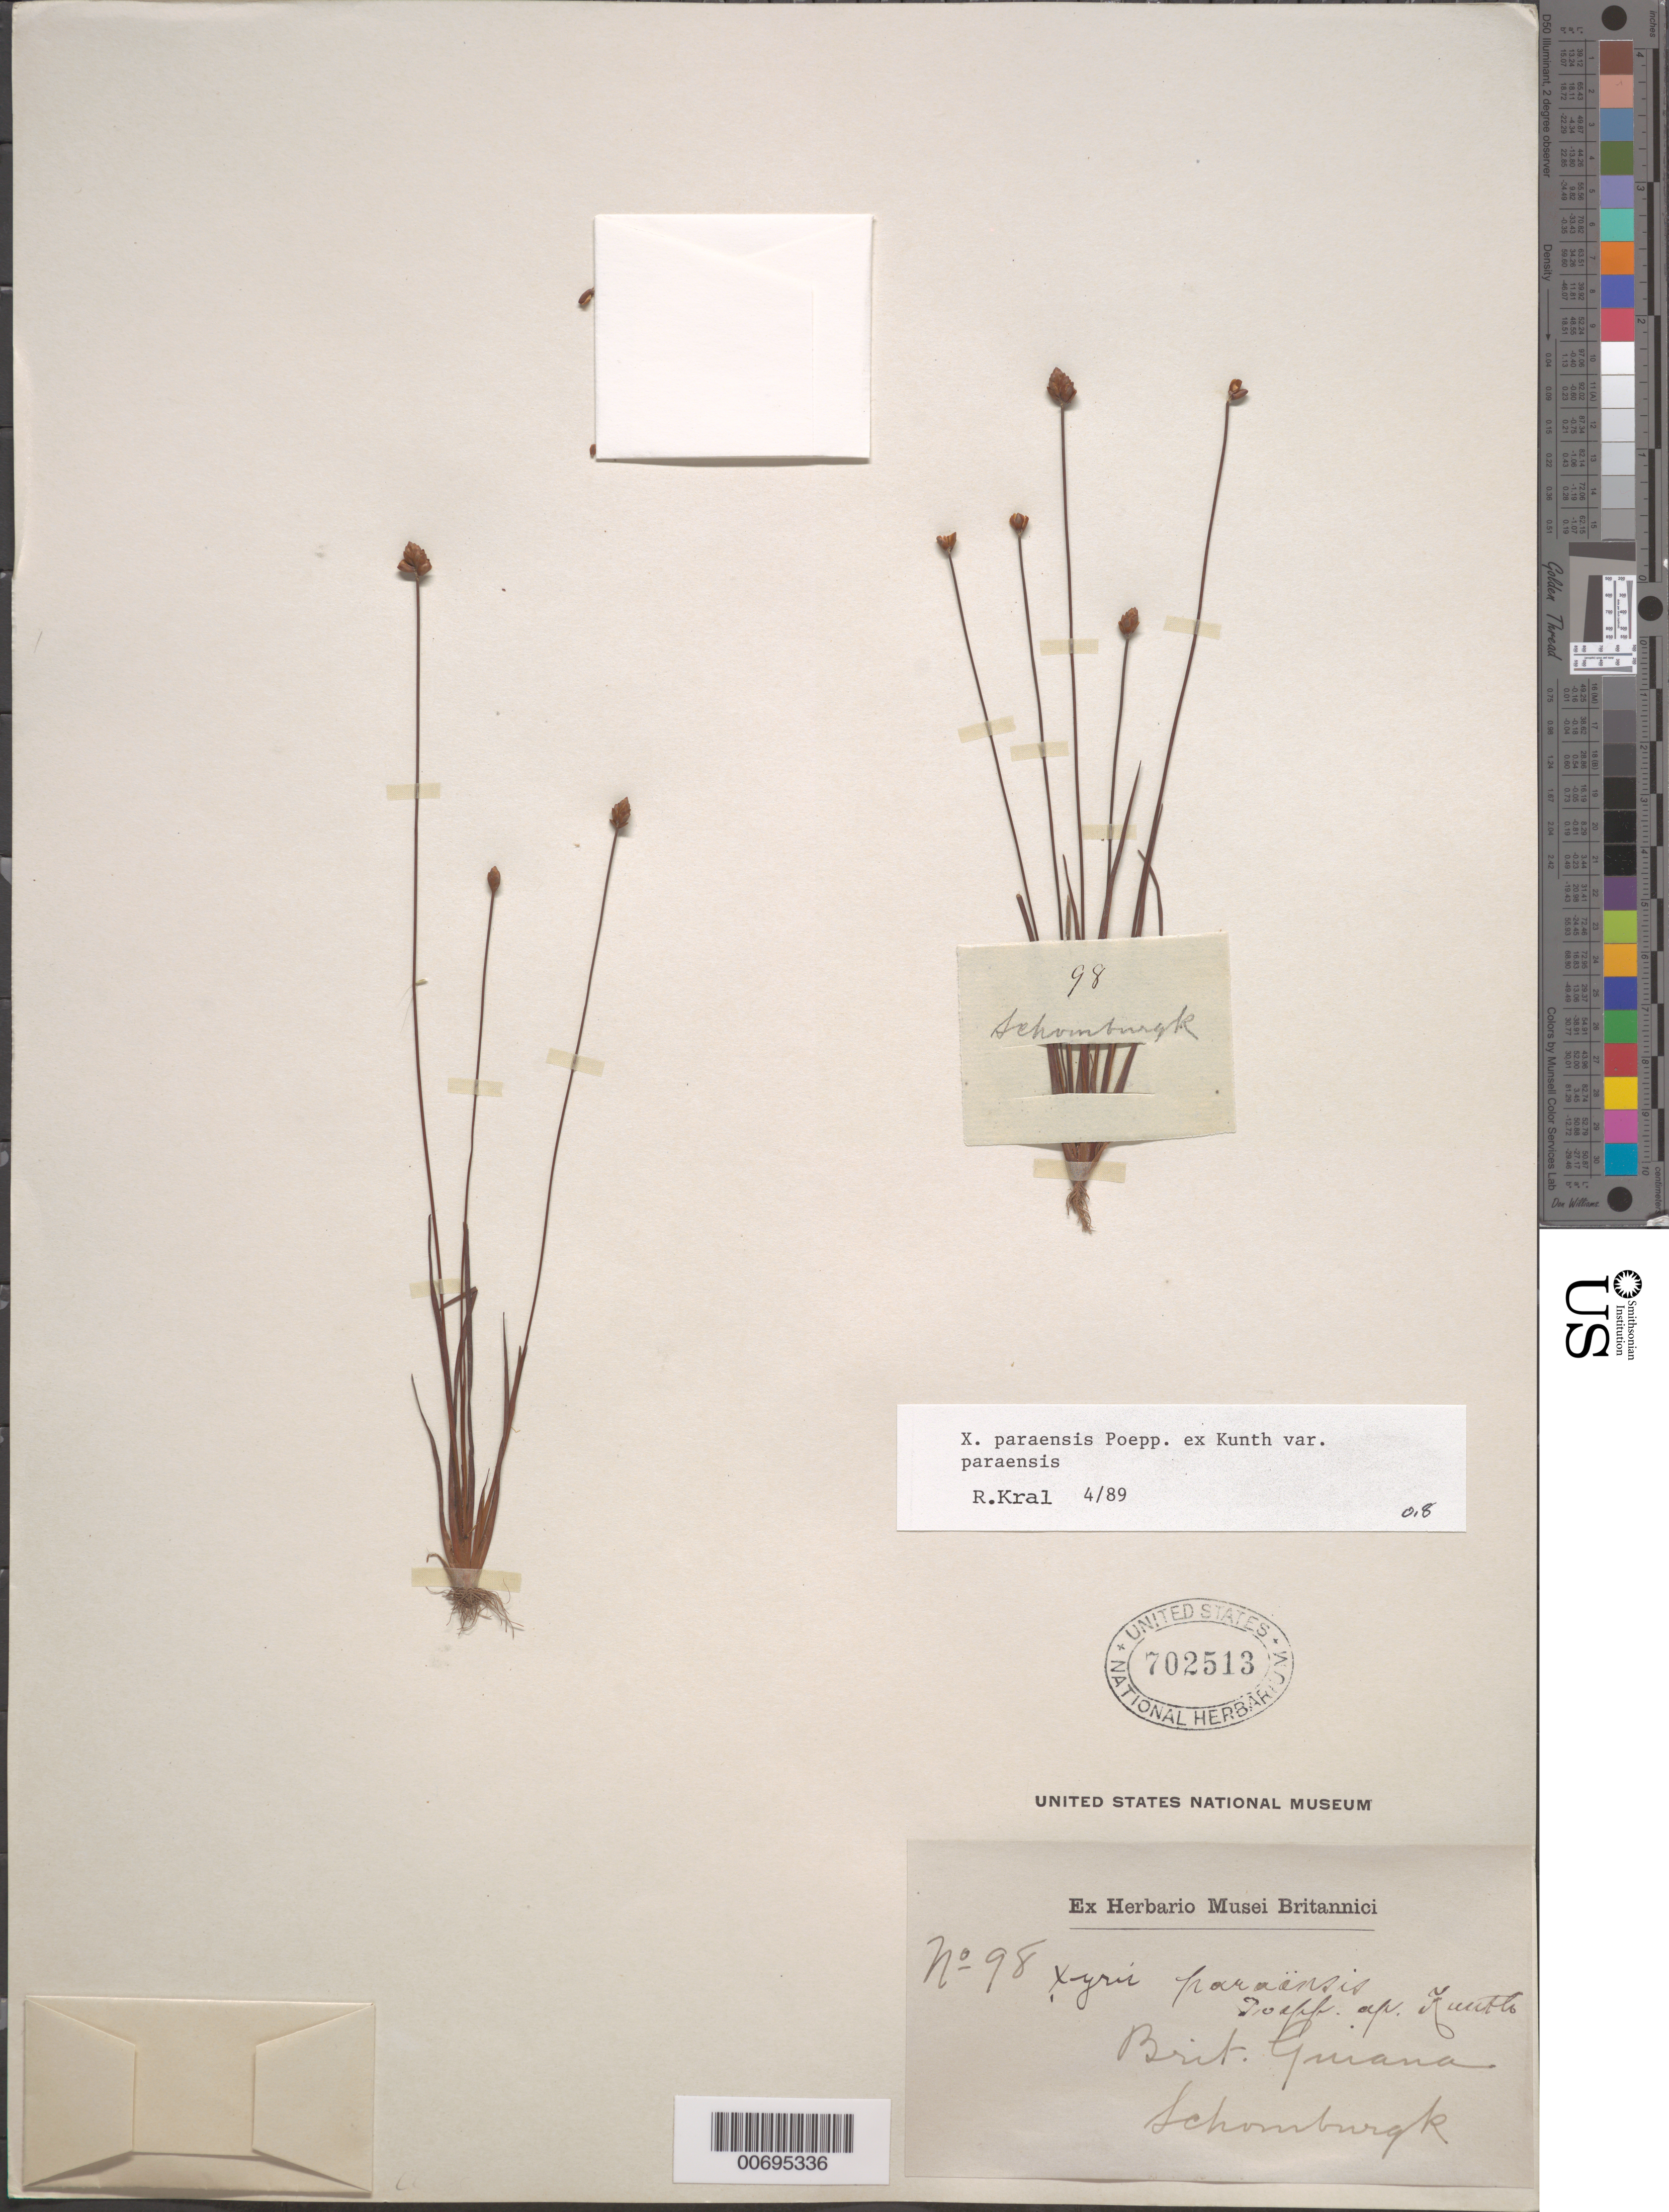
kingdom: Plantae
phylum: Tracheophyta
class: Liliopsida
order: Poales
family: Xyridaceae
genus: Xyris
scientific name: Xyris paraensis var. paraensis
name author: Poepp. ex Kunth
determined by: Kral, Robert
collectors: -- Schomburgk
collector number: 98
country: Guyana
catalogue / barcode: US 702513